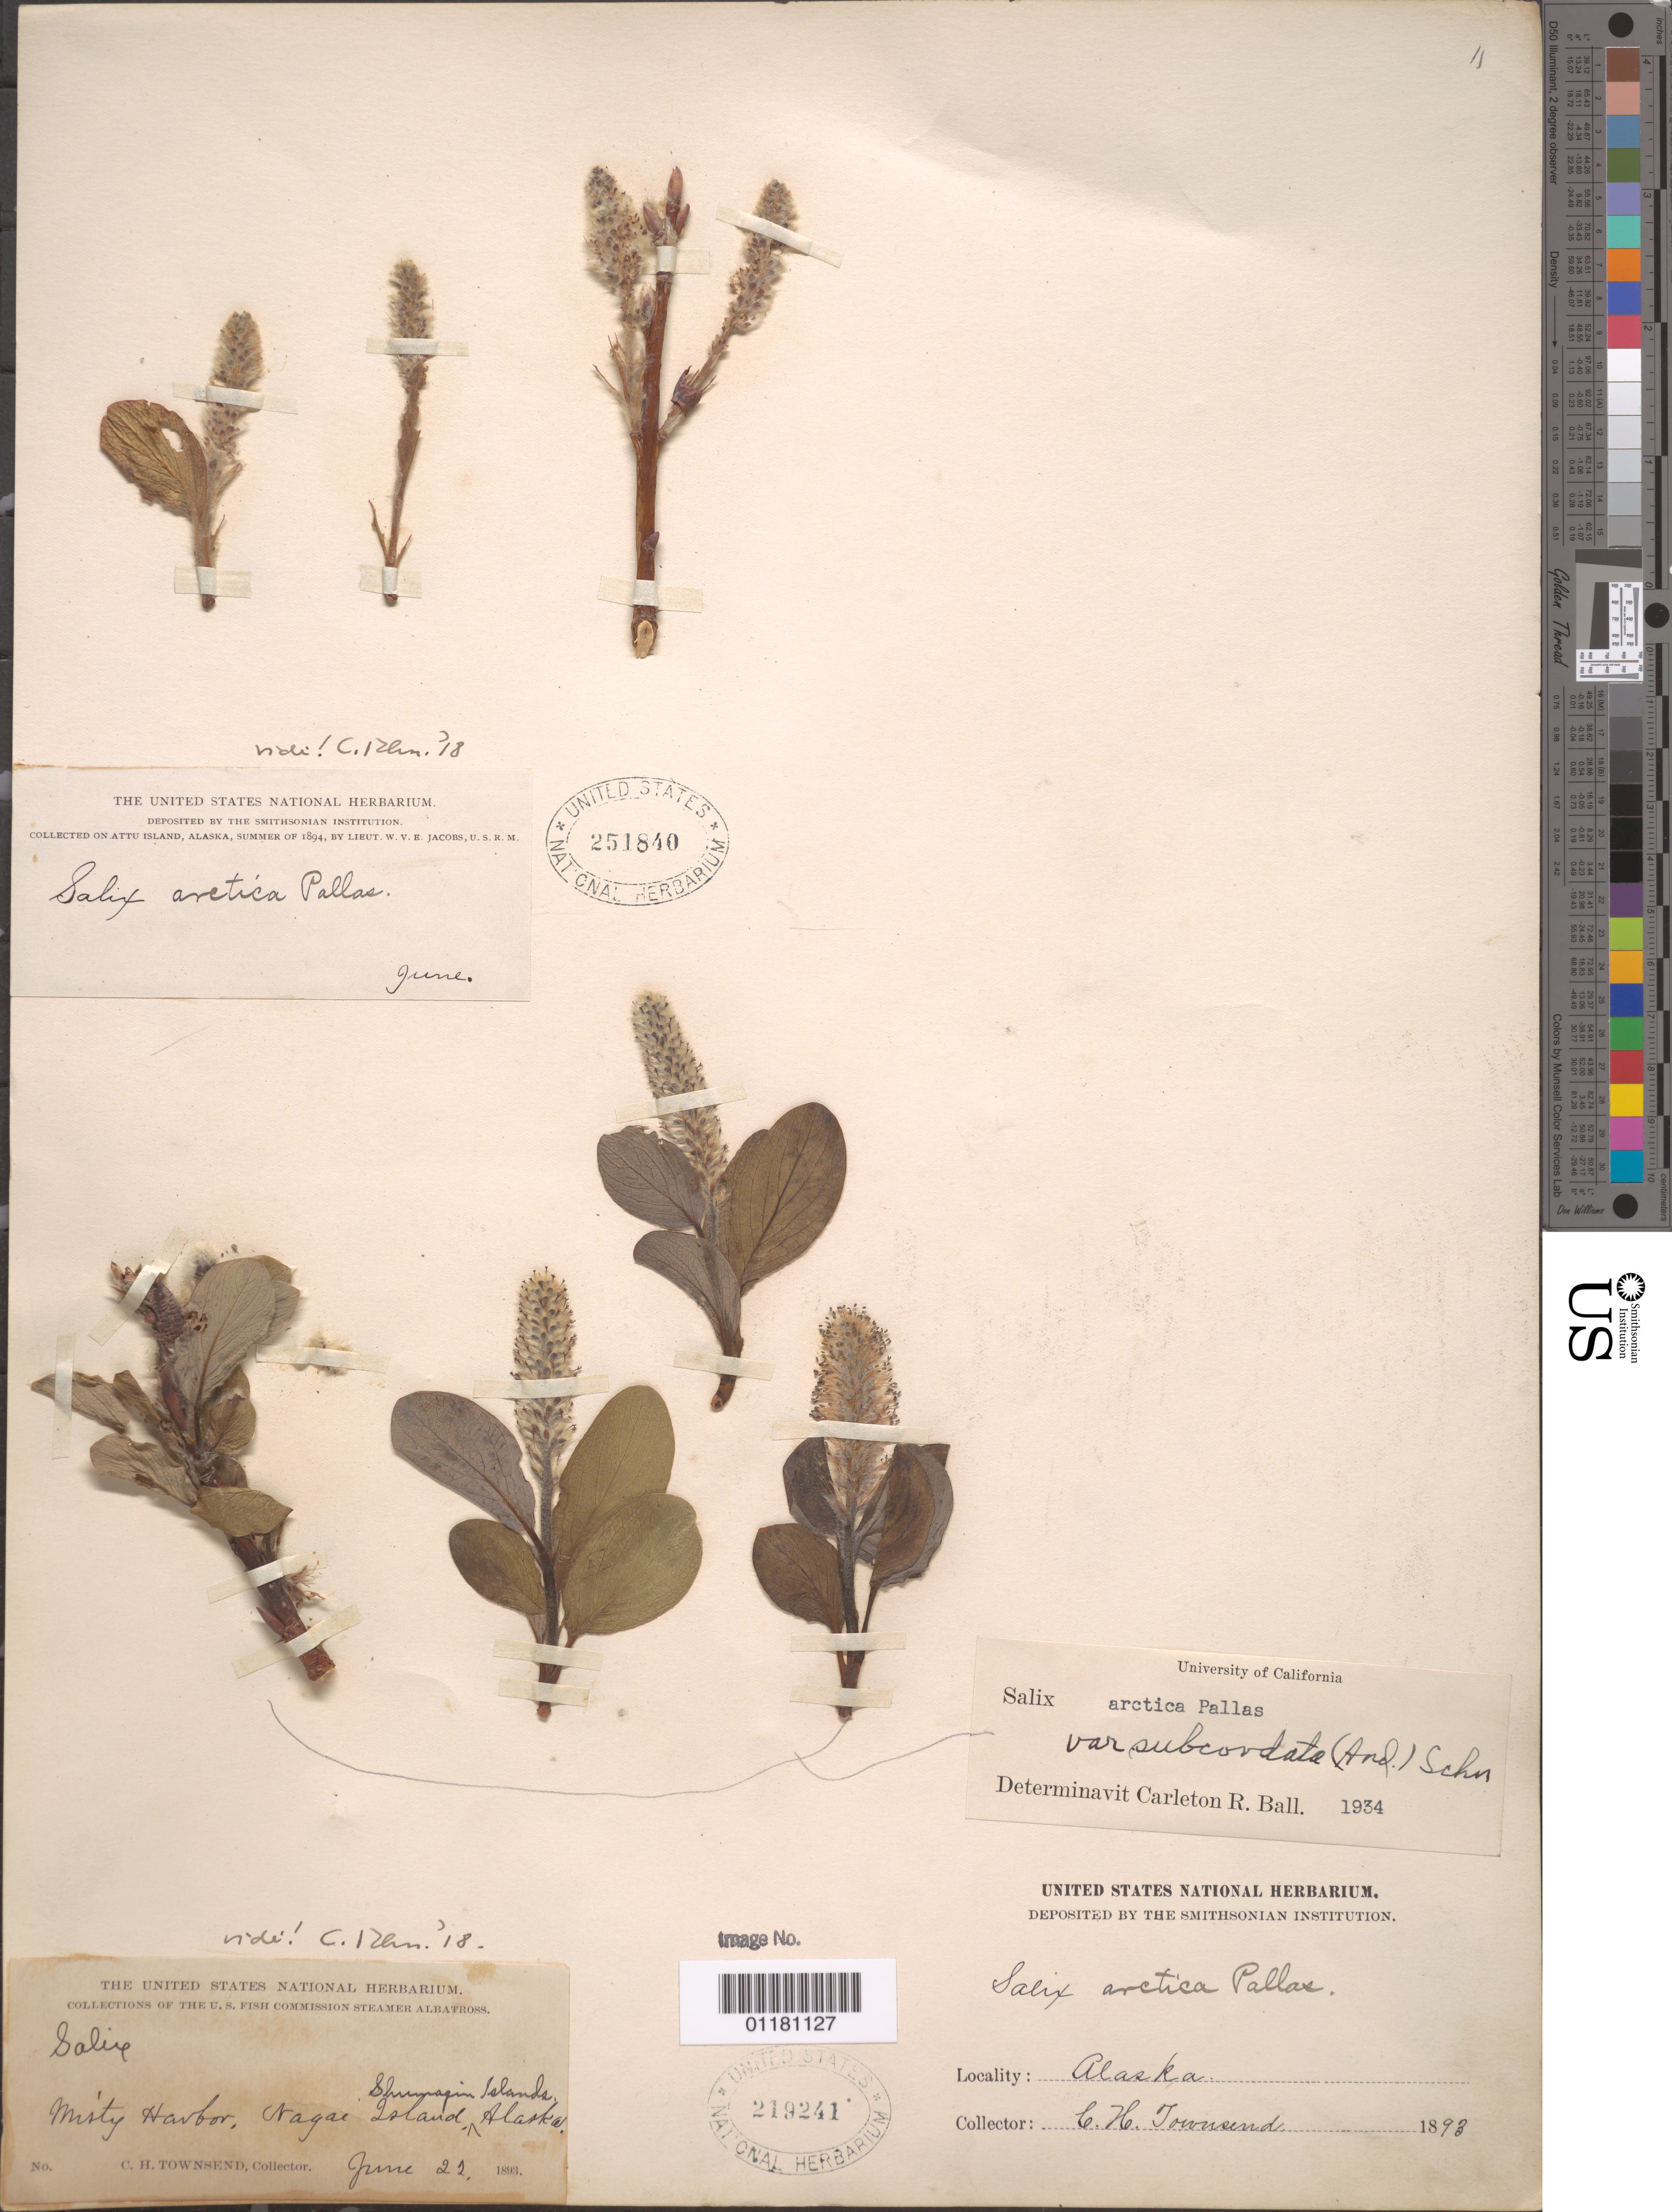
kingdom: Plantae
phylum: Tracheophyta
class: Magnoliopsida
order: Malpighiales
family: Salicaceae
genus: Salix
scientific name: Salix arctica var. subcordata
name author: C.K. Schneid.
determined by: Ball, C. R.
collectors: -. Jacob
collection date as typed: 1894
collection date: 1894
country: United States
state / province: Alaska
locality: Attu Island.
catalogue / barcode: US 251840